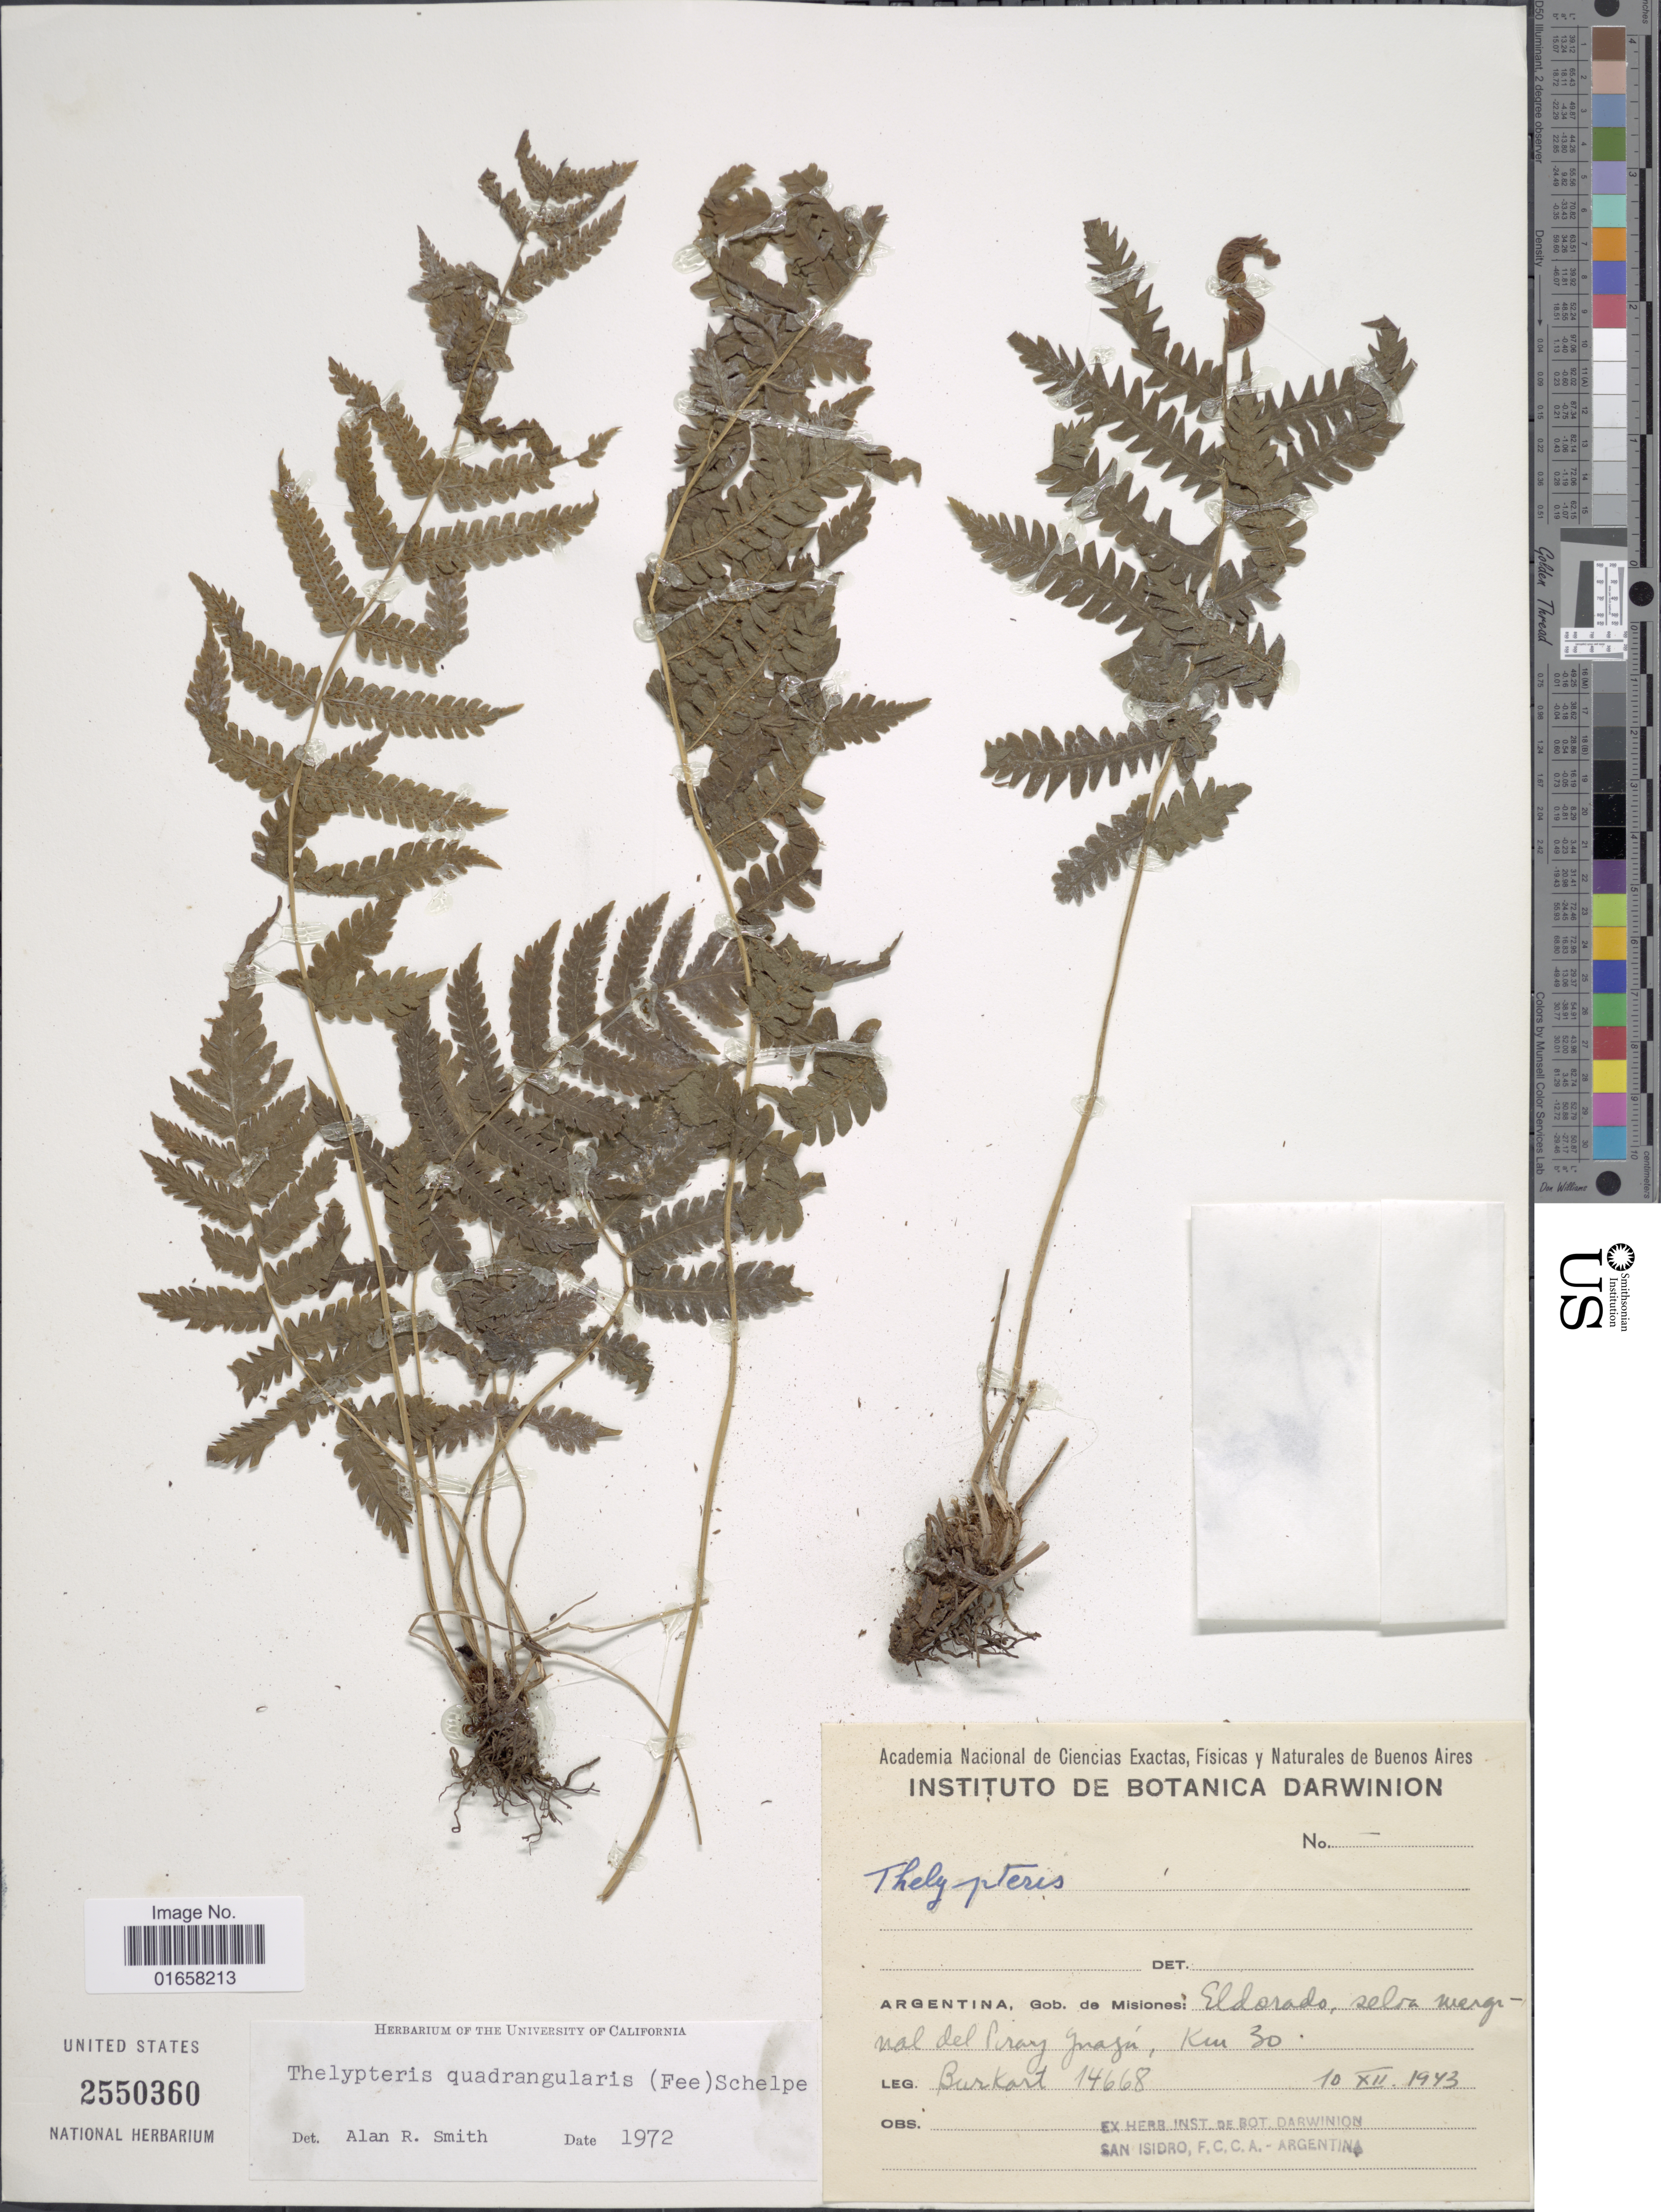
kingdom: Plantae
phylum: Tracheophyta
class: Polypodiopsida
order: Polypodiales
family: Thelypteridaceae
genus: Christella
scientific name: Christella hispidula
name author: (Decne.) Holttum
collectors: -- Burkart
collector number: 14668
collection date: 1943-12-10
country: Argentina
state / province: Misiones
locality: Gob de Misiones: Eldorado, selva marginal del Piray Guazú, KM 30.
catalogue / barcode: US 2550360